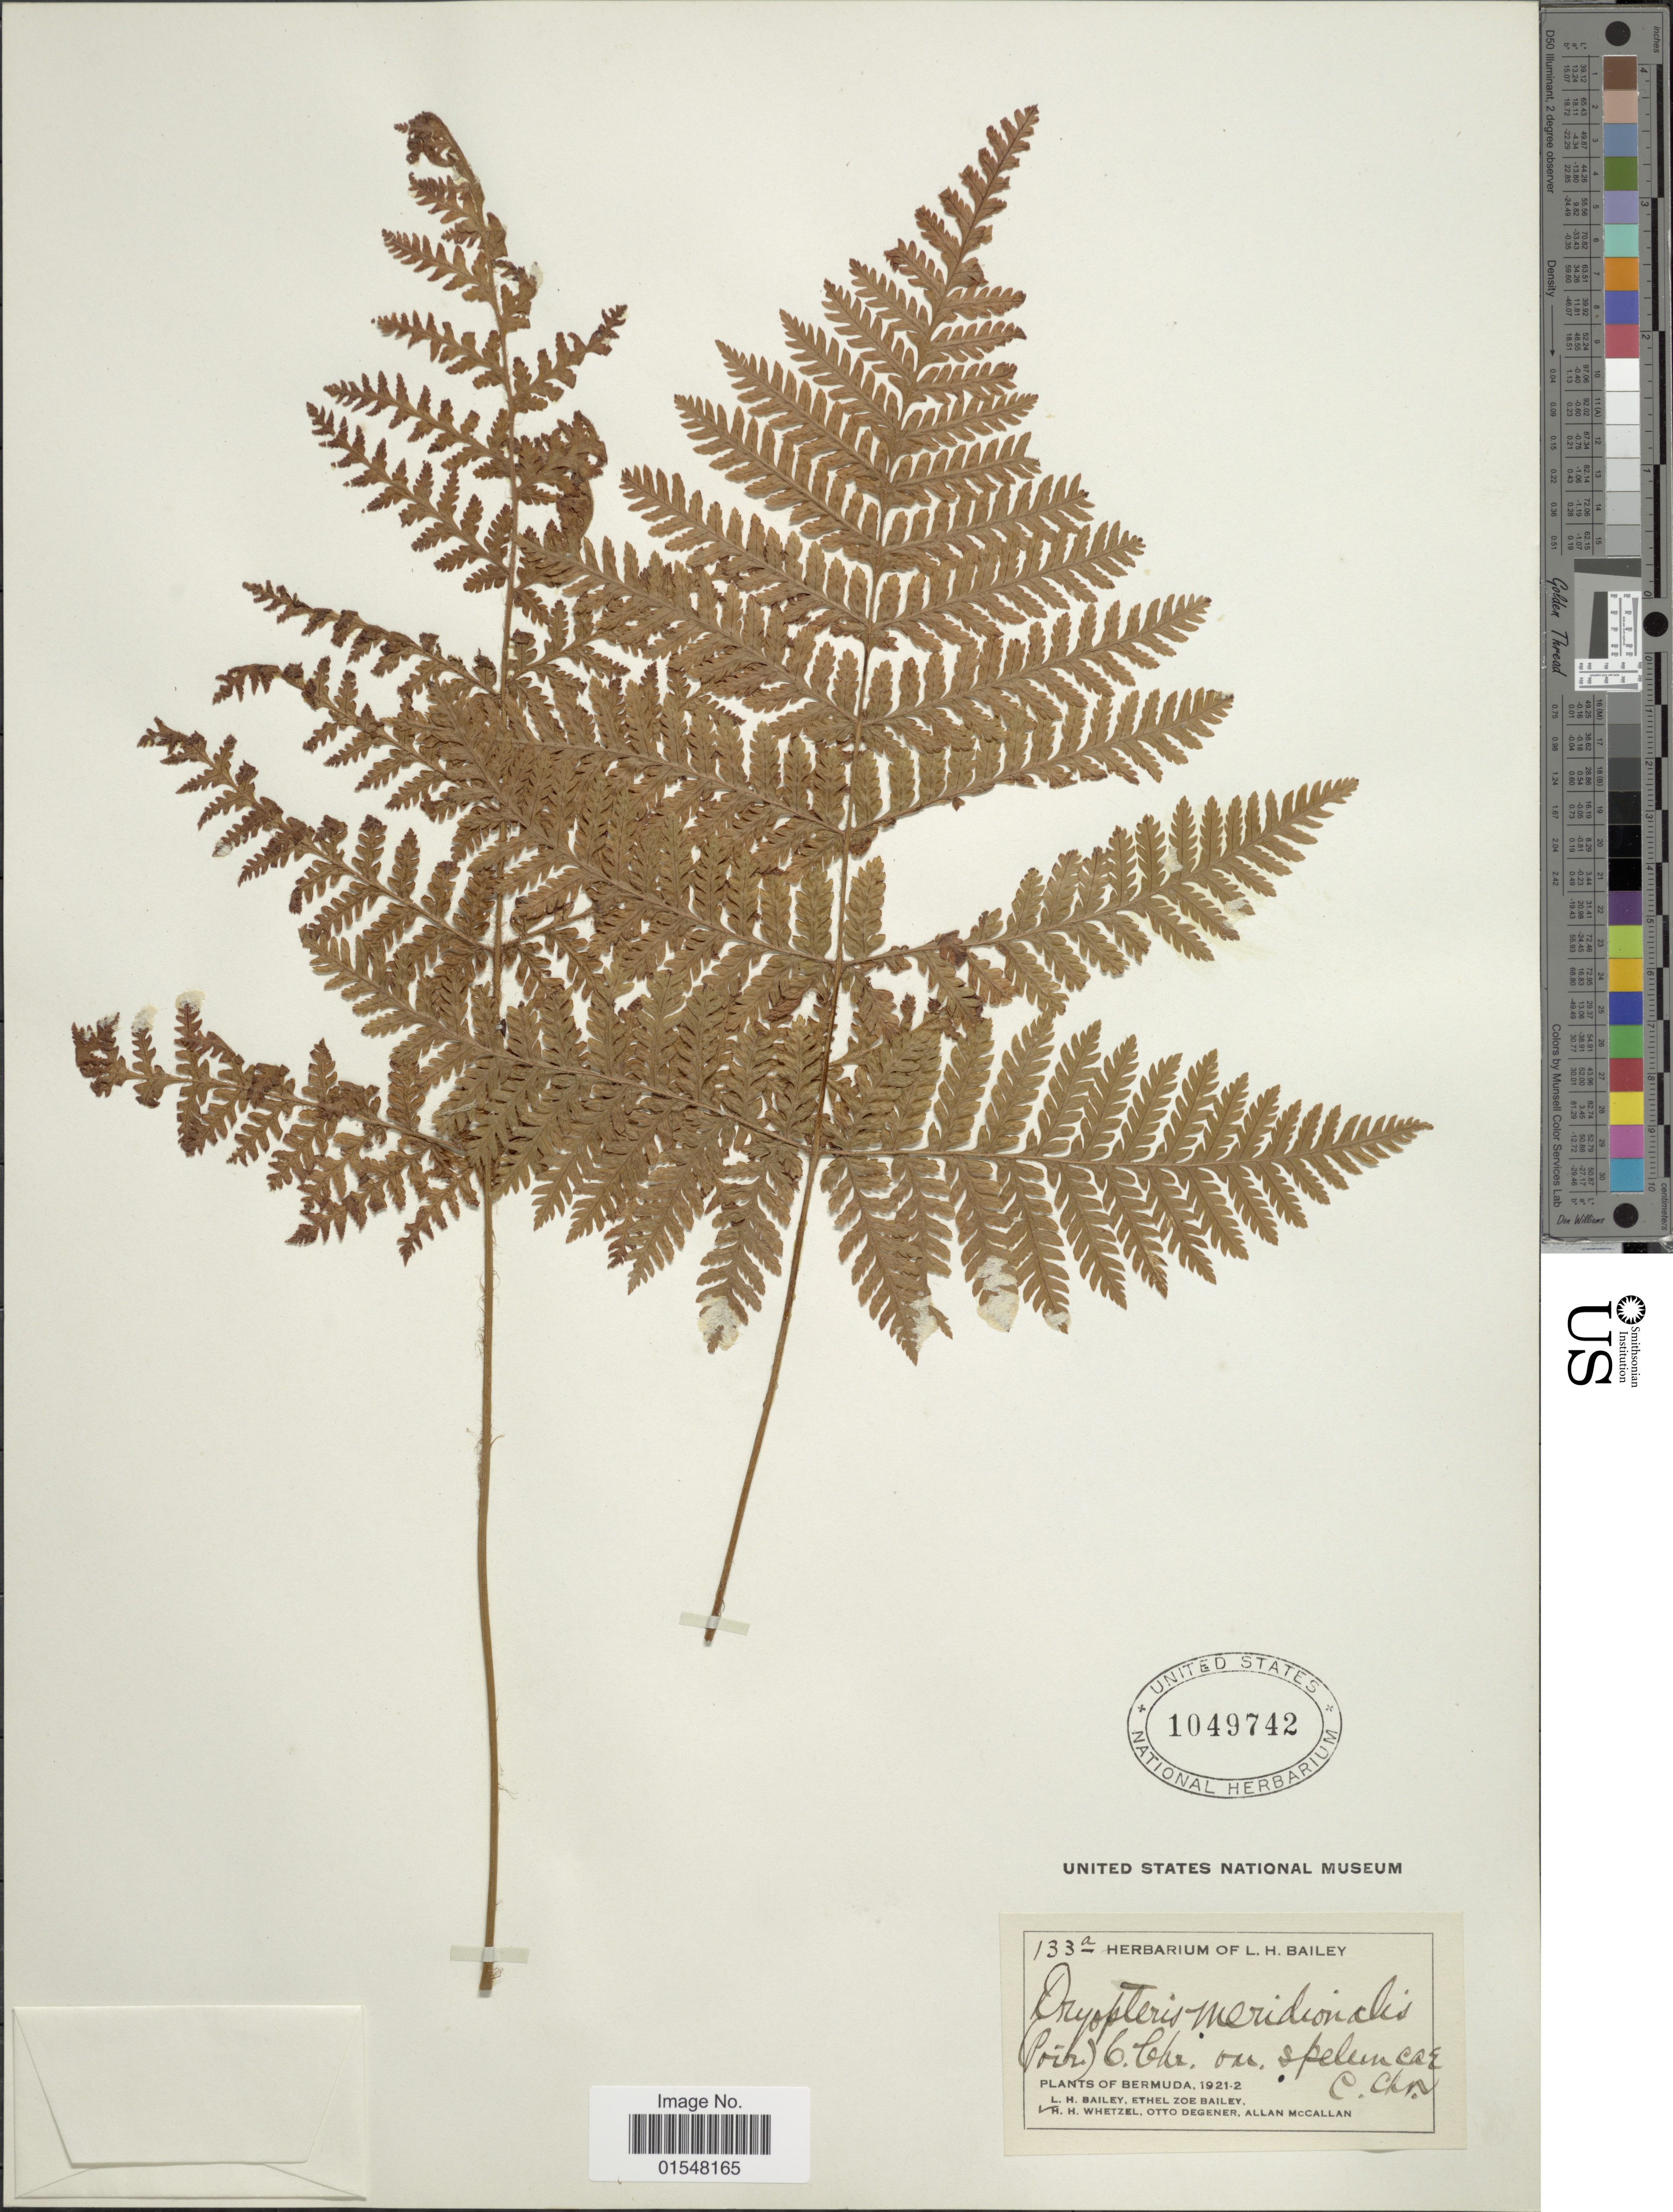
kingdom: Plantae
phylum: Tracheophyta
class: Polypodiopsida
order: Polypodiales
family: Dryopteridaceae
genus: Ctenitis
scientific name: Ctenitis meridionalis var. speluncae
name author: (C. Chr.) K.U. Kramer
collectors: L. H. Bailey, E. Z. Bailey, H. Whetzel, O. Degener & et al.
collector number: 133a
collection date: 1921/1922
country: Bermuda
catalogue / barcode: US 1049742